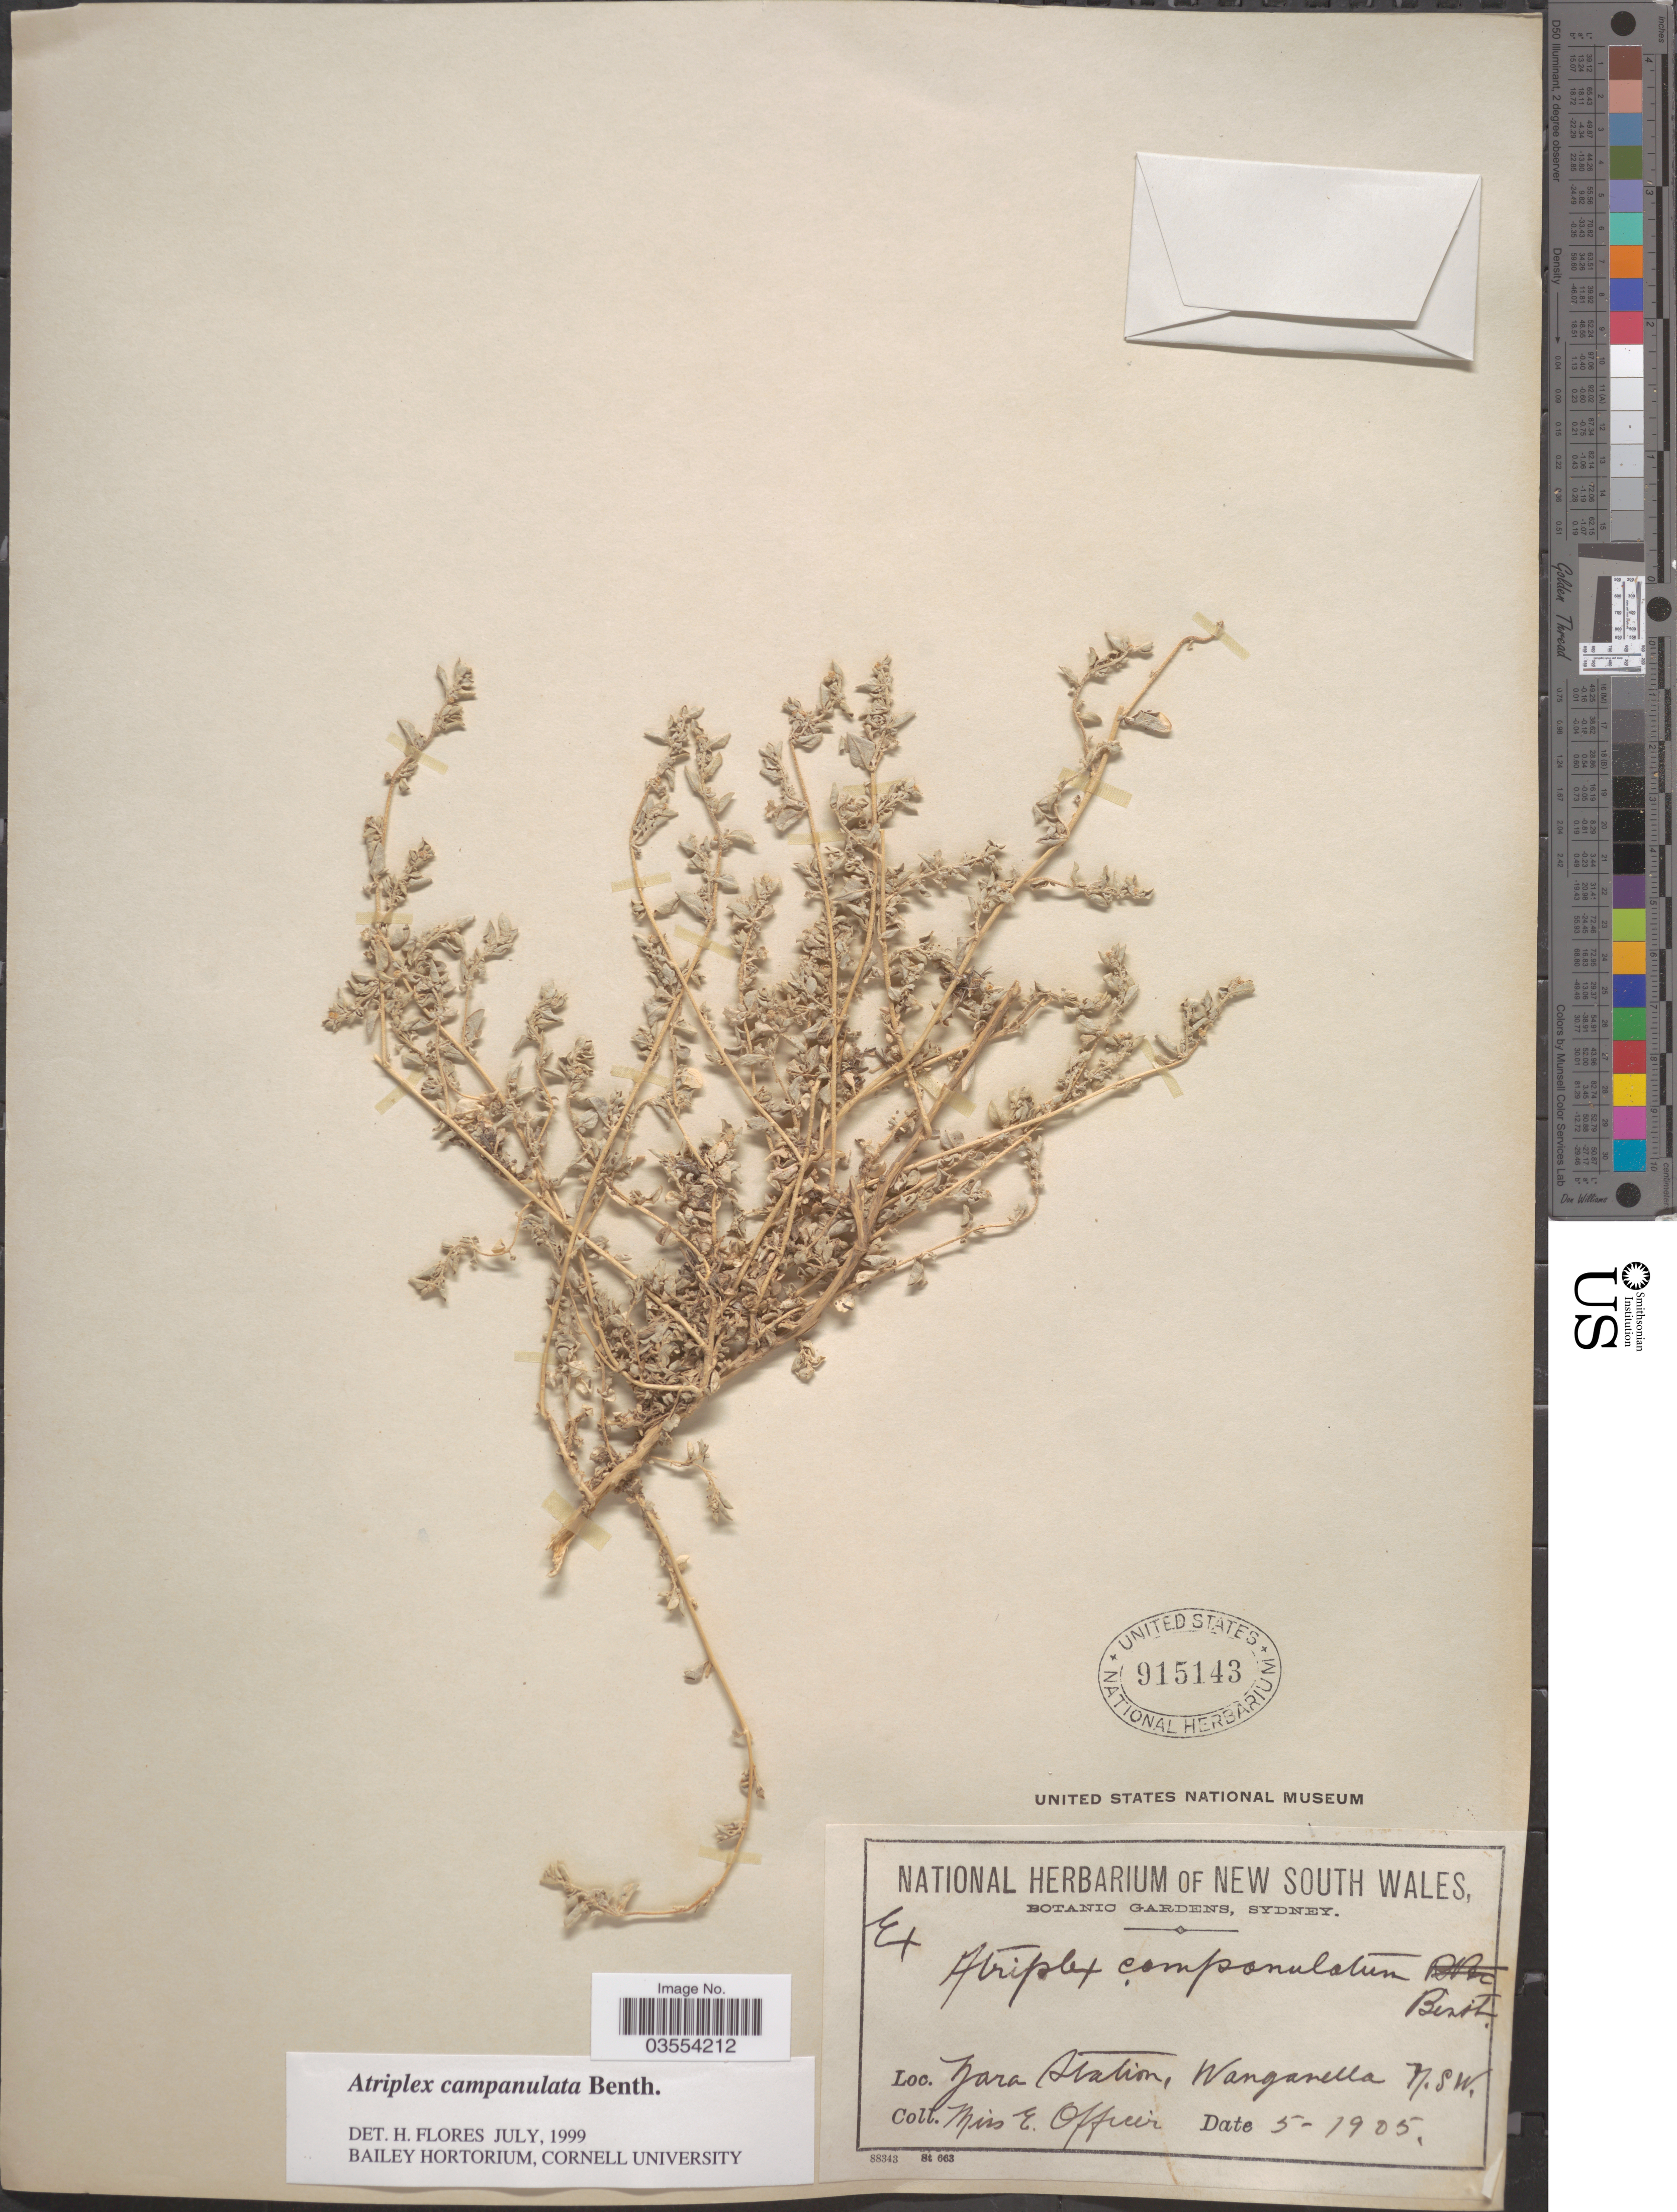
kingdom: Plantae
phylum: Tracheophyta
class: Magnoliopsida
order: Caryophyllales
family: Amaranthaceae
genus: Atriplex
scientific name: Atriplex campanulata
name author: Benth.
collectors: E. Officers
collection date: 1905-05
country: Australia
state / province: New South Wales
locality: Zara Station, Wanganella.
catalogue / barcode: US 915143